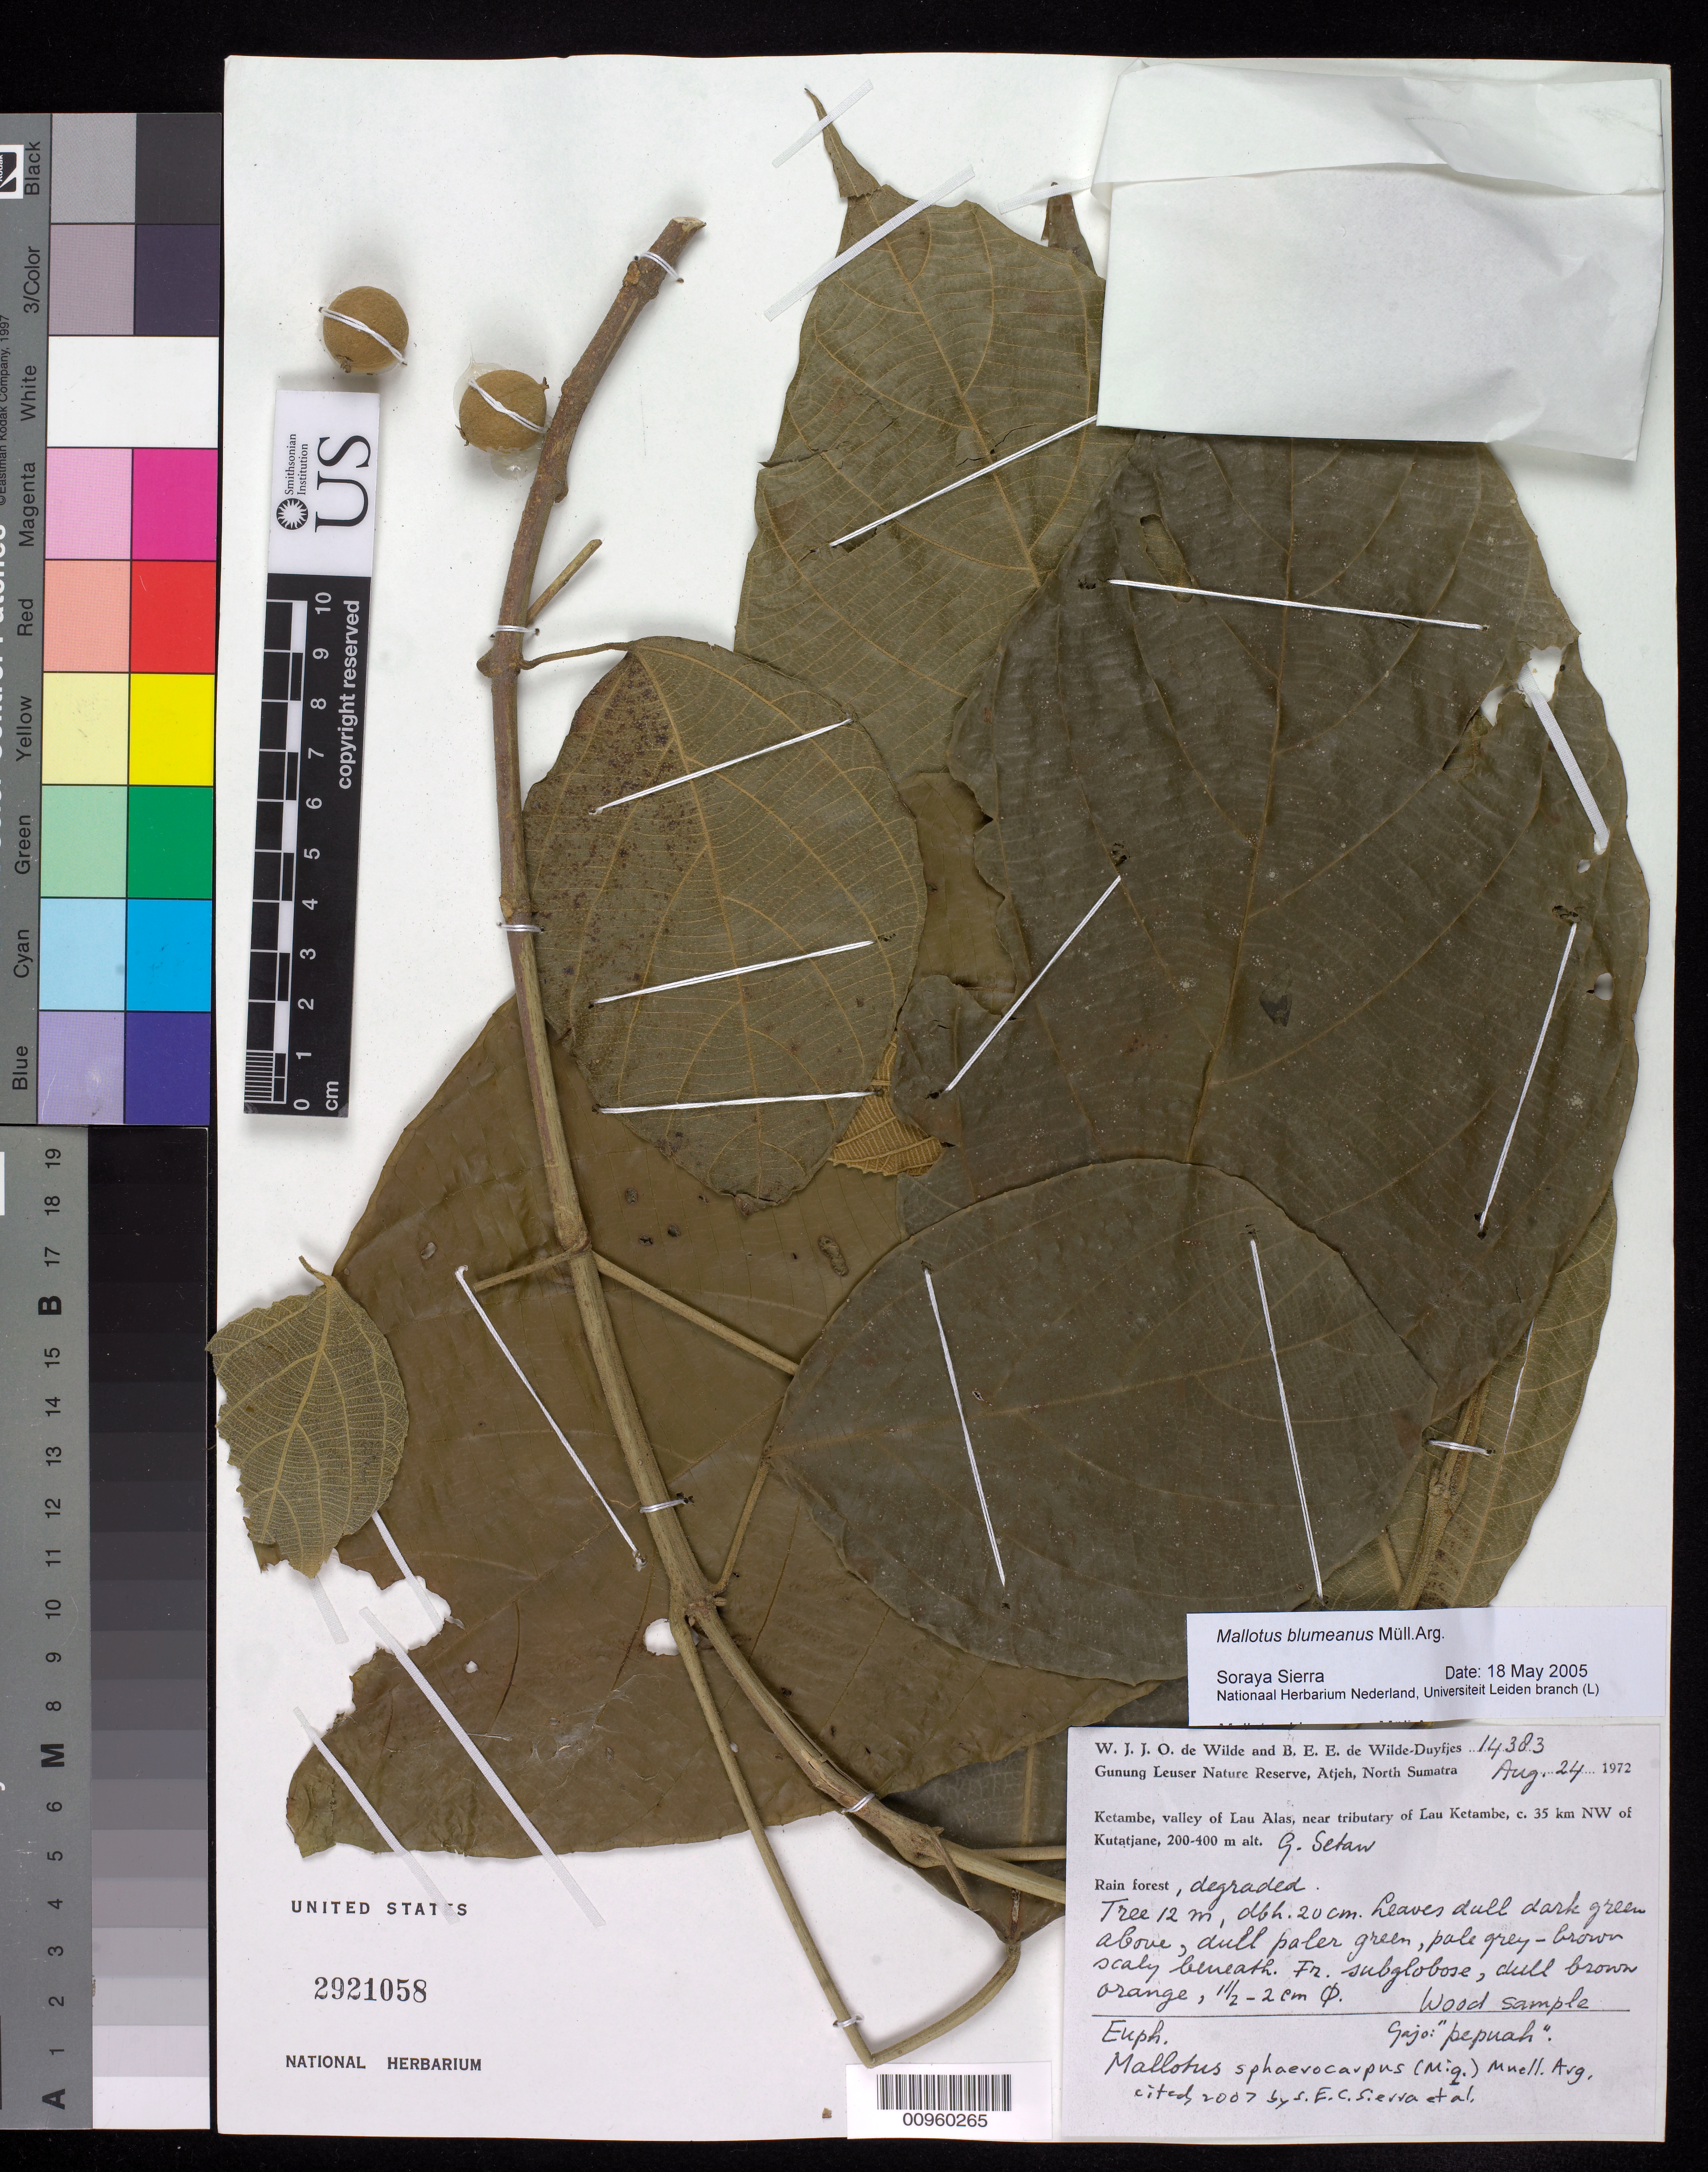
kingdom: Plantae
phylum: Tracheophyta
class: Magnoliopsida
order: Malpighiales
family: Euphorbiaceae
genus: Mallotus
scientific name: Mallotus sphaerocarpus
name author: (Miq.) Müll. Arg.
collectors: W. J. de Wilde & B. E. de Wilde-Duyfjes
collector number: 14383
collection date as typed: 24 Aug 1972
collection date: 1972-08-24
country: Indonesia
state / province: Sumatra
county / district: Atjeh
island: Sumatra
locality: Ketambe, Lau Alas valley, tributary of Lau Ketambe, 35 km NW of Kutatjane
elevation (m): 200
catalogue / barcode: US 2921058